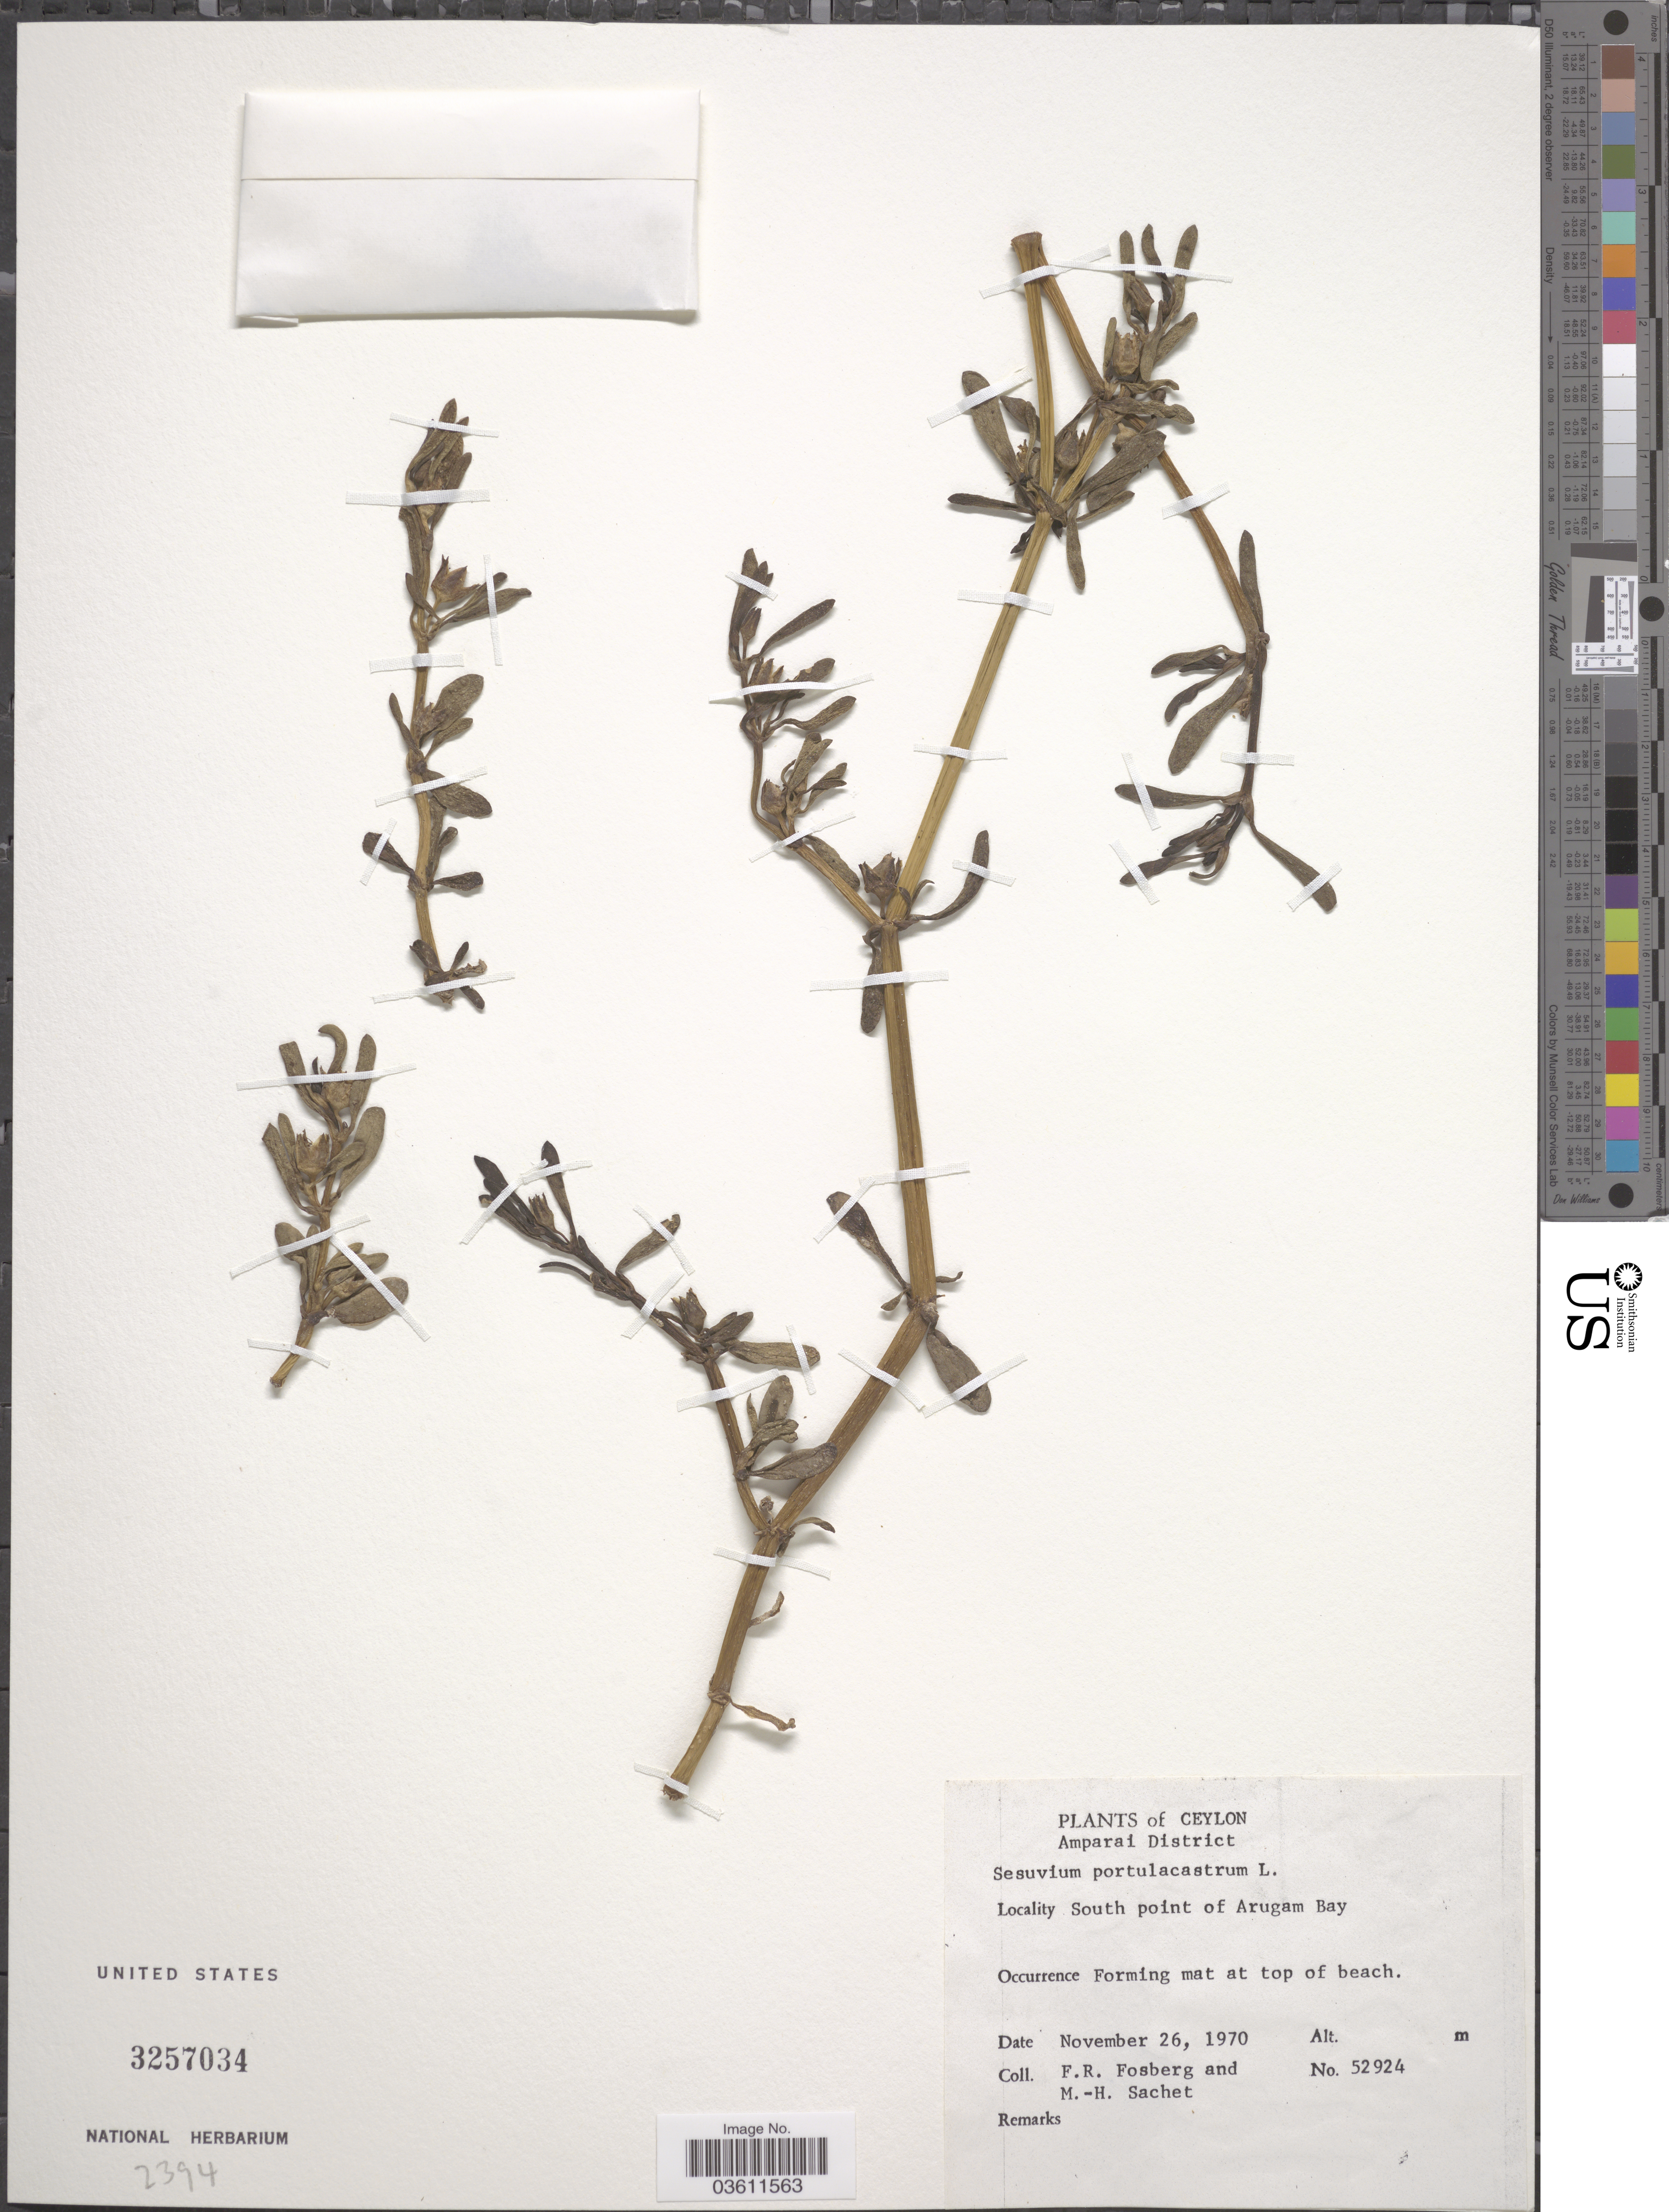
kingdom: Plantae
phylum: Tracheophyta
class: Magnoliopsida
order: Caryophyllales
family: Aizoaceae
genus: Sesuvium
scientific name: Sesuvium portulacastrum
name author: (L.) L.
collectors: F. R. Fosberg & M.-H. Sachet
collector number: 52924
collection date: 1970-11-26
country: Sri Lanka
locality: Ceylon. Amparai District. South point of Arugam Bay.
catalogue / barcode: US 3257034